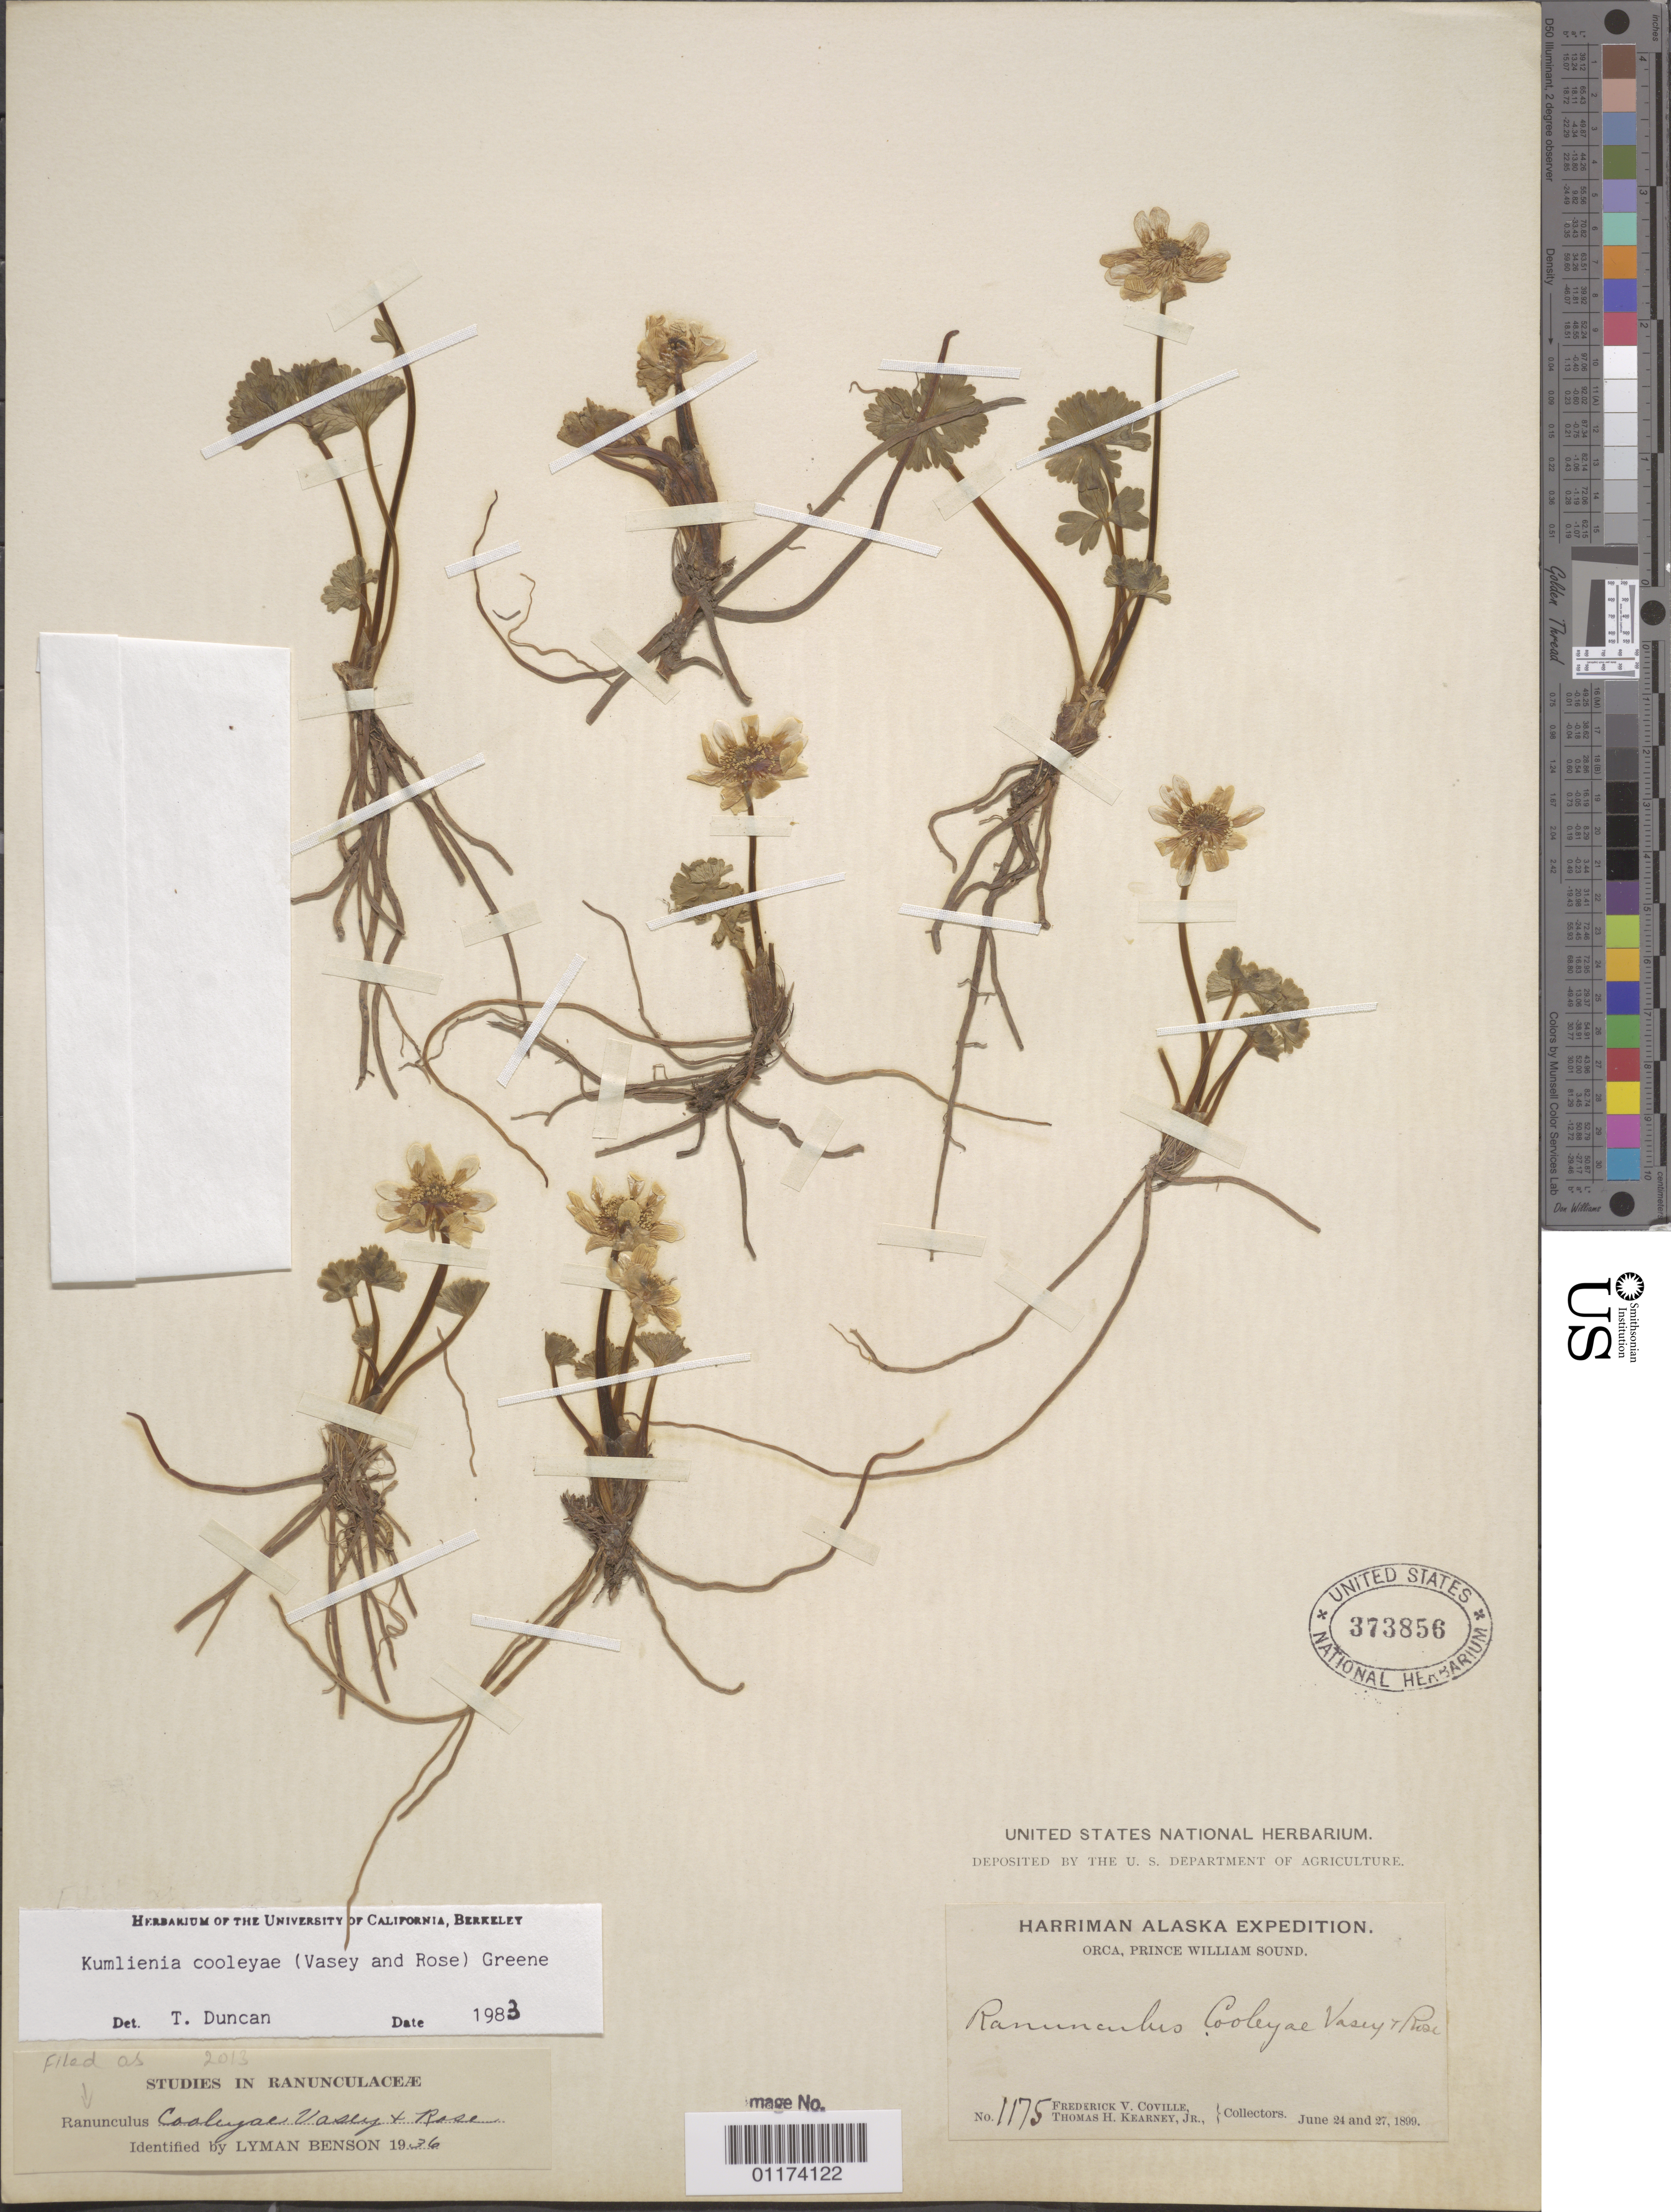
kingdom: Plantae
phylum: Tracheophyta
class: Magnoliopsida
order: Ranunculales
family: Ranunculaceae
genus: Arcteranthis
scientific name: Arcteranthis cooleyae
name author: (Vasey & Rose) Greene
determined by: Strong, M. T., (US), Smithsonian Institution - National Museum of Natural History (UNITED STATES)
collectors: F. V. Coville & T. H. Kearney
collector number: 1175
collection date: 1899-06-24/1899-06-27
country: United States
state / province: Alaska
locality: Orca, Prince William Sound.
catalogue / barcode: US 373856